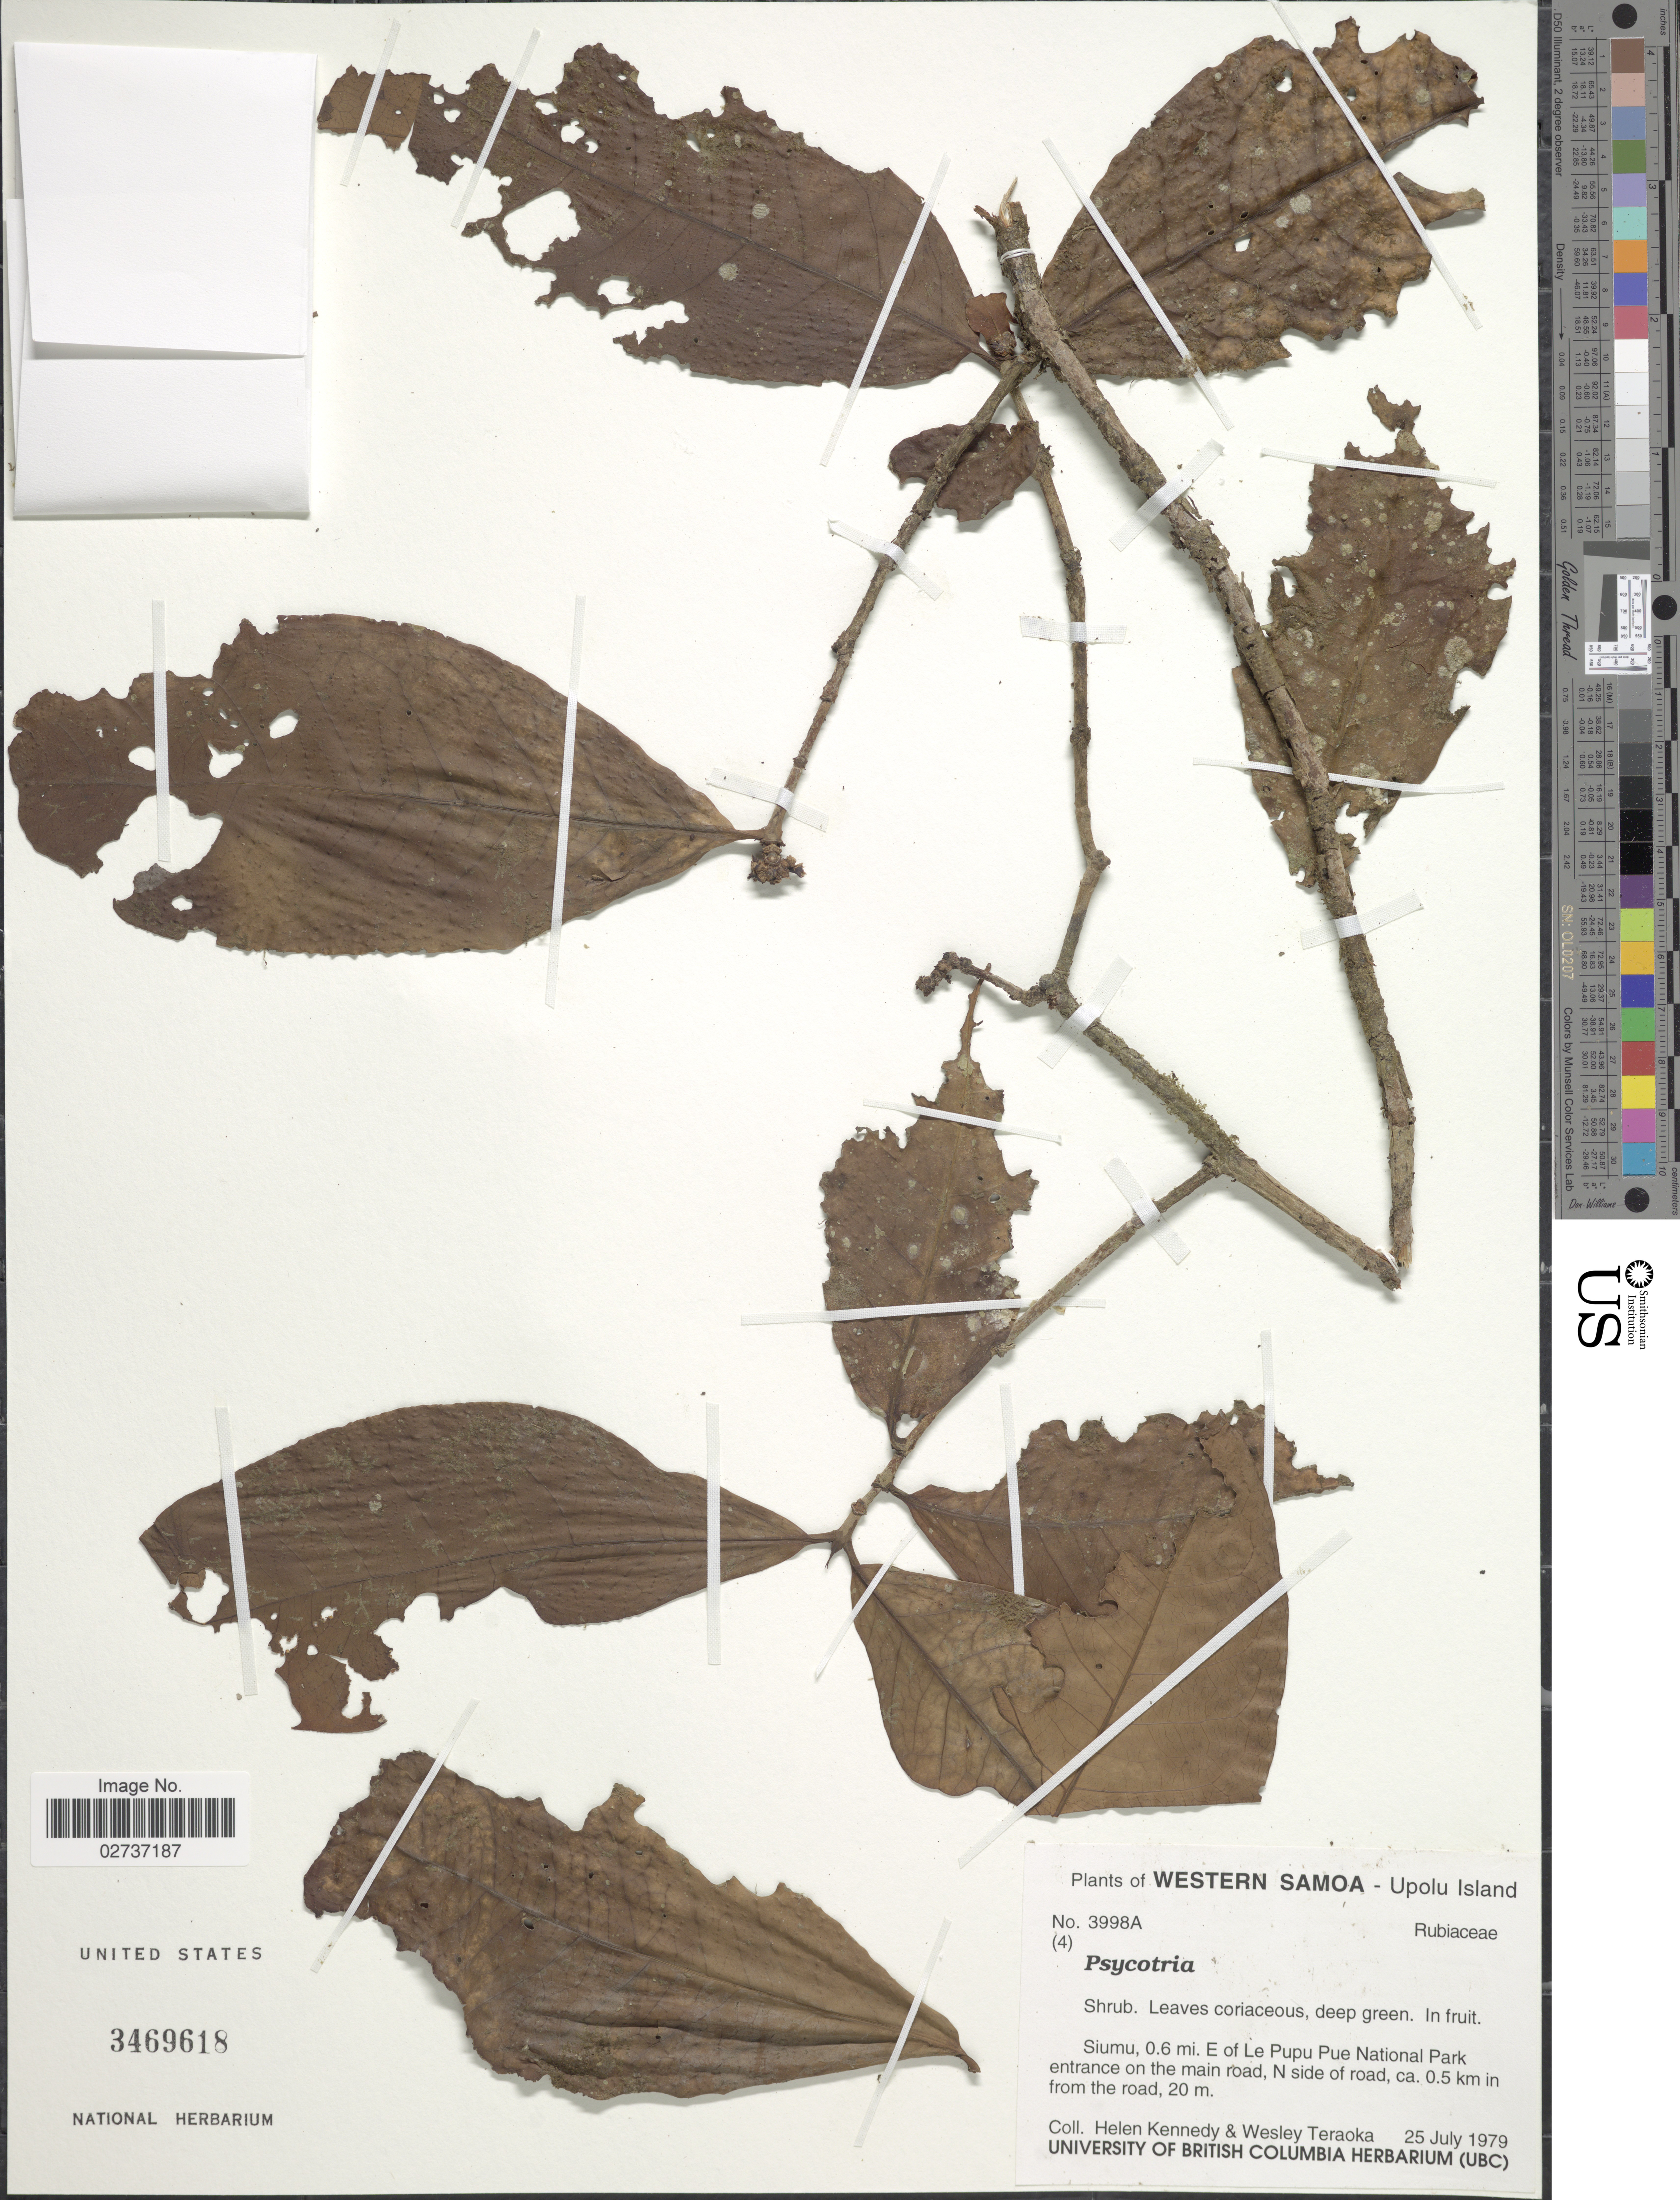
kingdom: Plantae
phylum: Tracheophyta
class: Magnoliopsida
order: Gentianales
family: Rubiaceae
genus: Psychotria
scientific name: Psychotria sp.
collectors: H. Kennedy & W. Teraoka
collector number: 3998A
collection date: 1979-07-25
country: Samoa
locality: Upolu Island, Siumu, 0.6 mi. E. of Le Pupu Pue National Park, entrance on the main road, N side of road, ca. 0.5 km in from the road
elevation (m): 20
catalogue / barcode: US 3469618